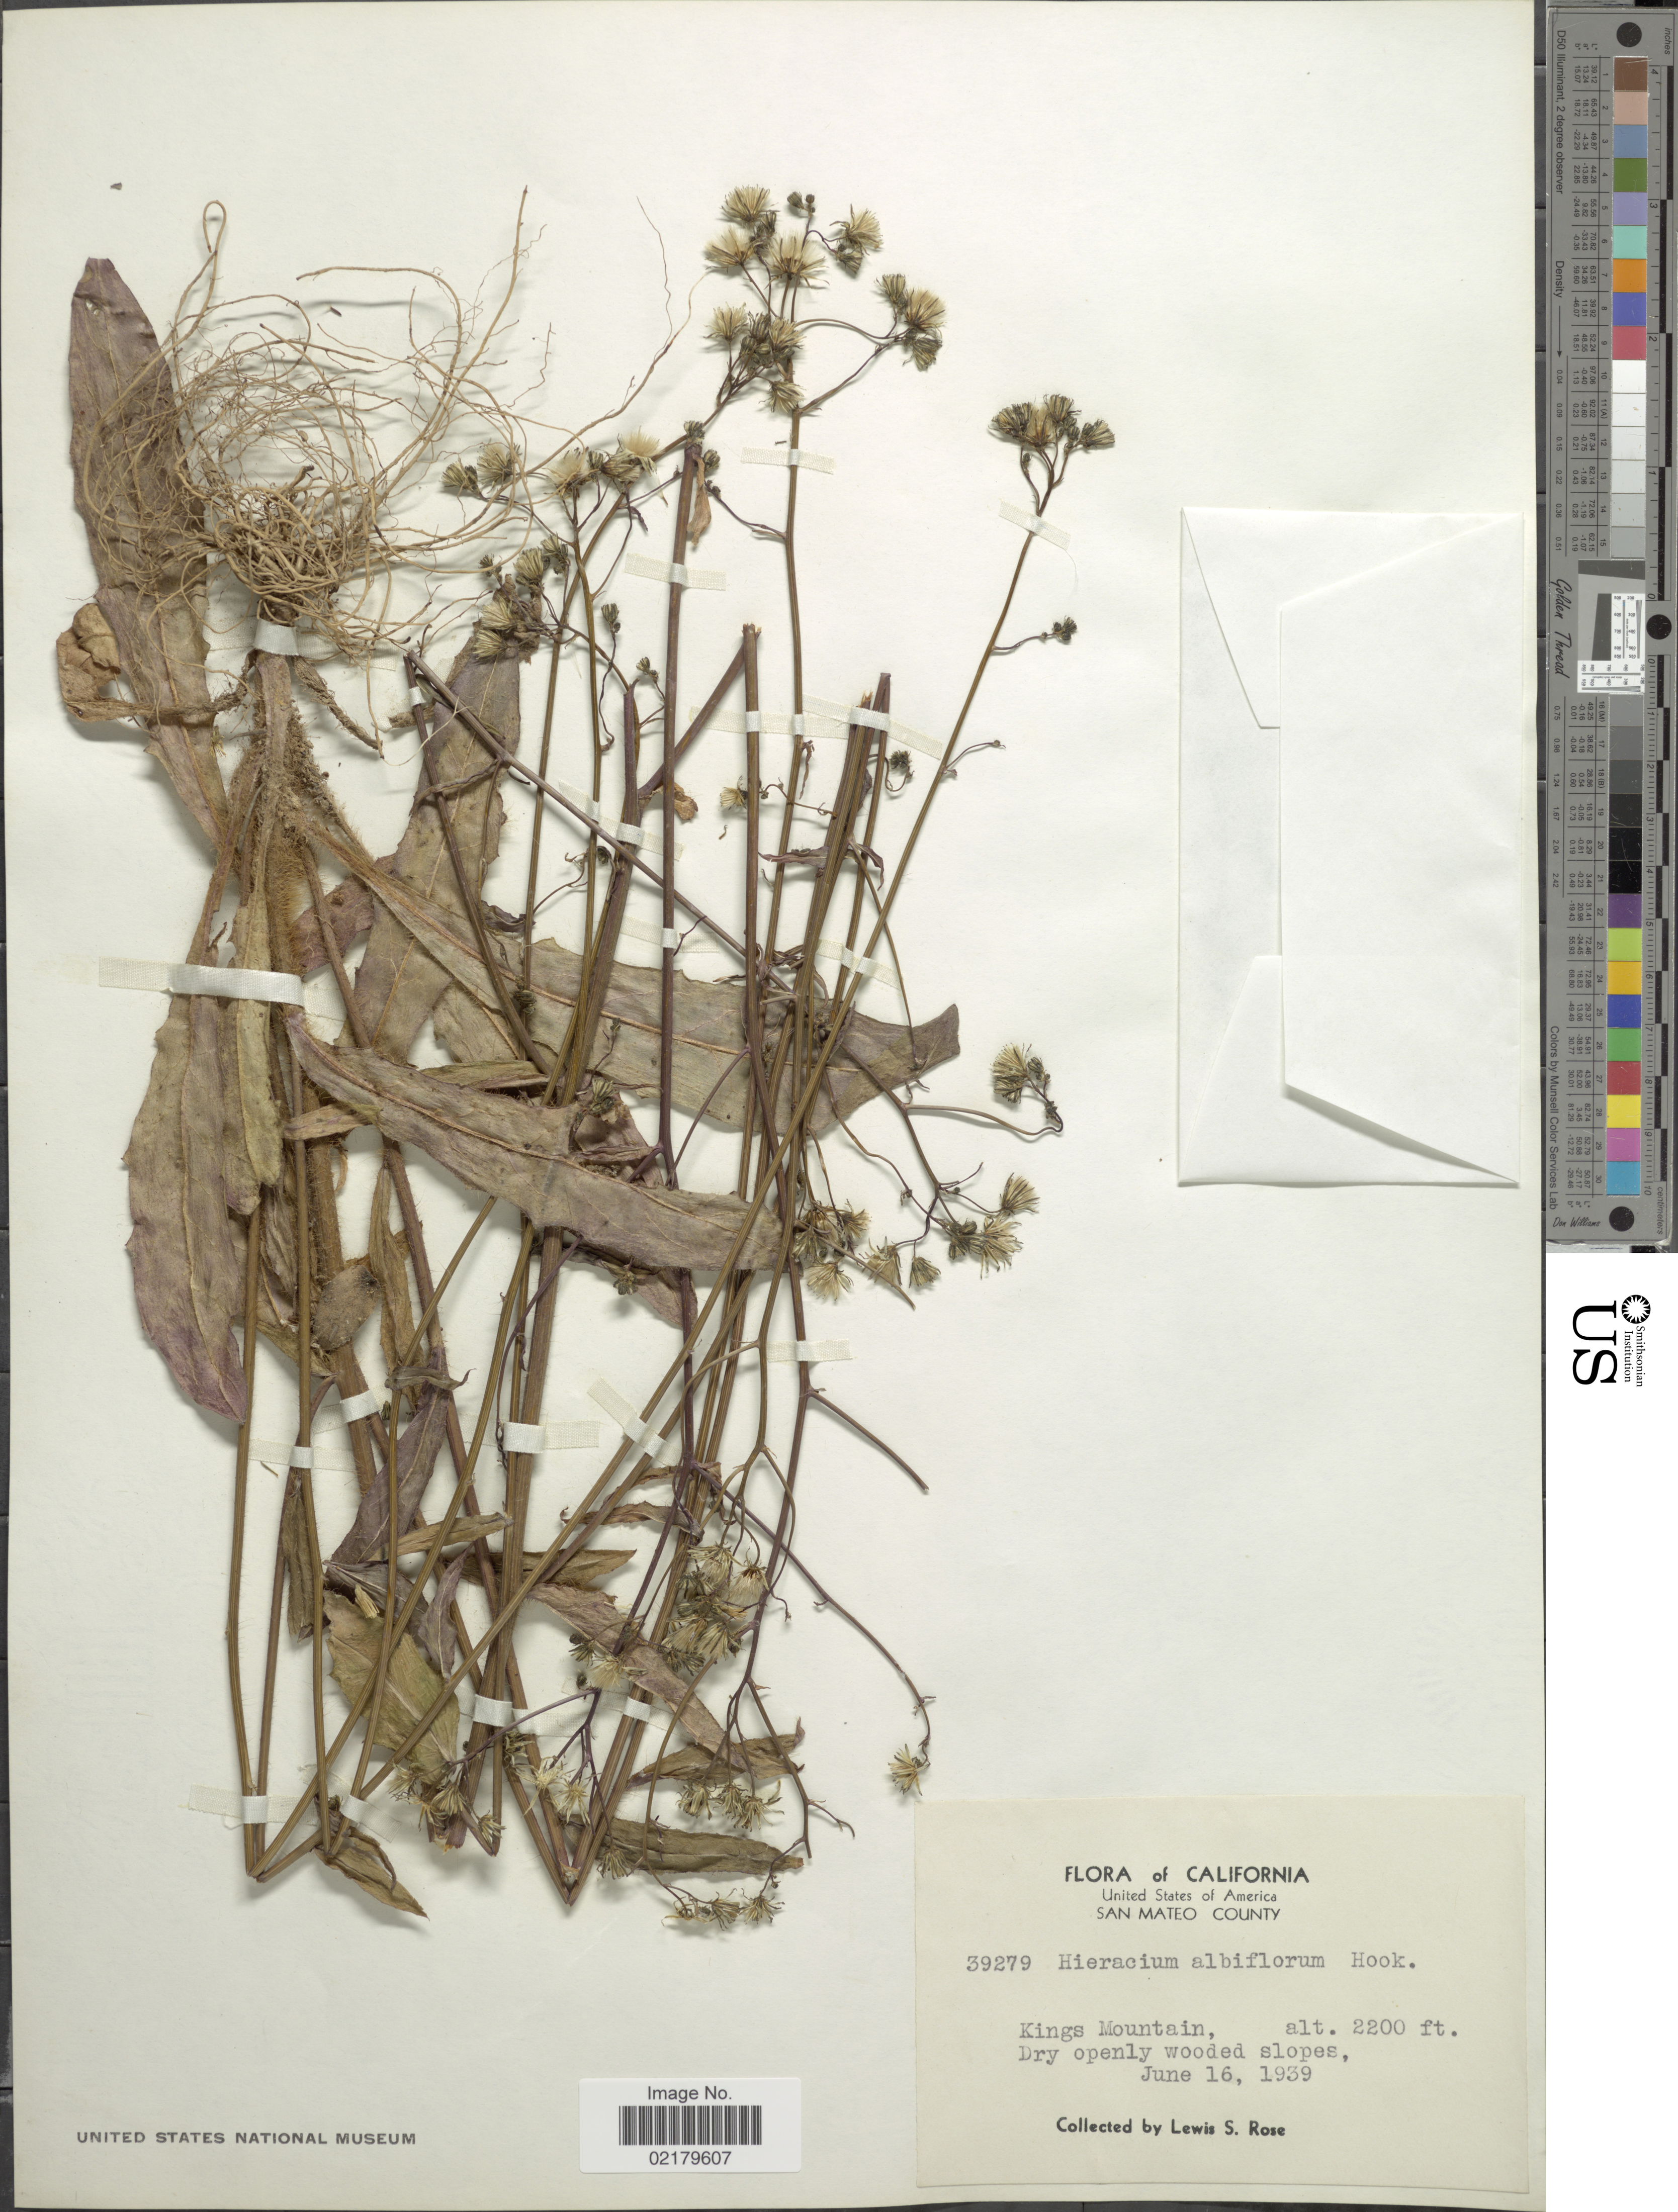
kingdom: Plantae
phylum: Tracheophyta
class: Magnoliopsida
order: Asterales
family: Asteraceae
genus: Hieracium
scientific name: Hieracium albiflorum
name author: Hook.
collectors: L. S. Rose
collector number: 39279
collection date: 1939-06-16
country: United States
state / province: California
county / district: San Mateo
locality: San Mateo County, Kings Mountain, Dry openly wooded slopes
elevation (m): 671